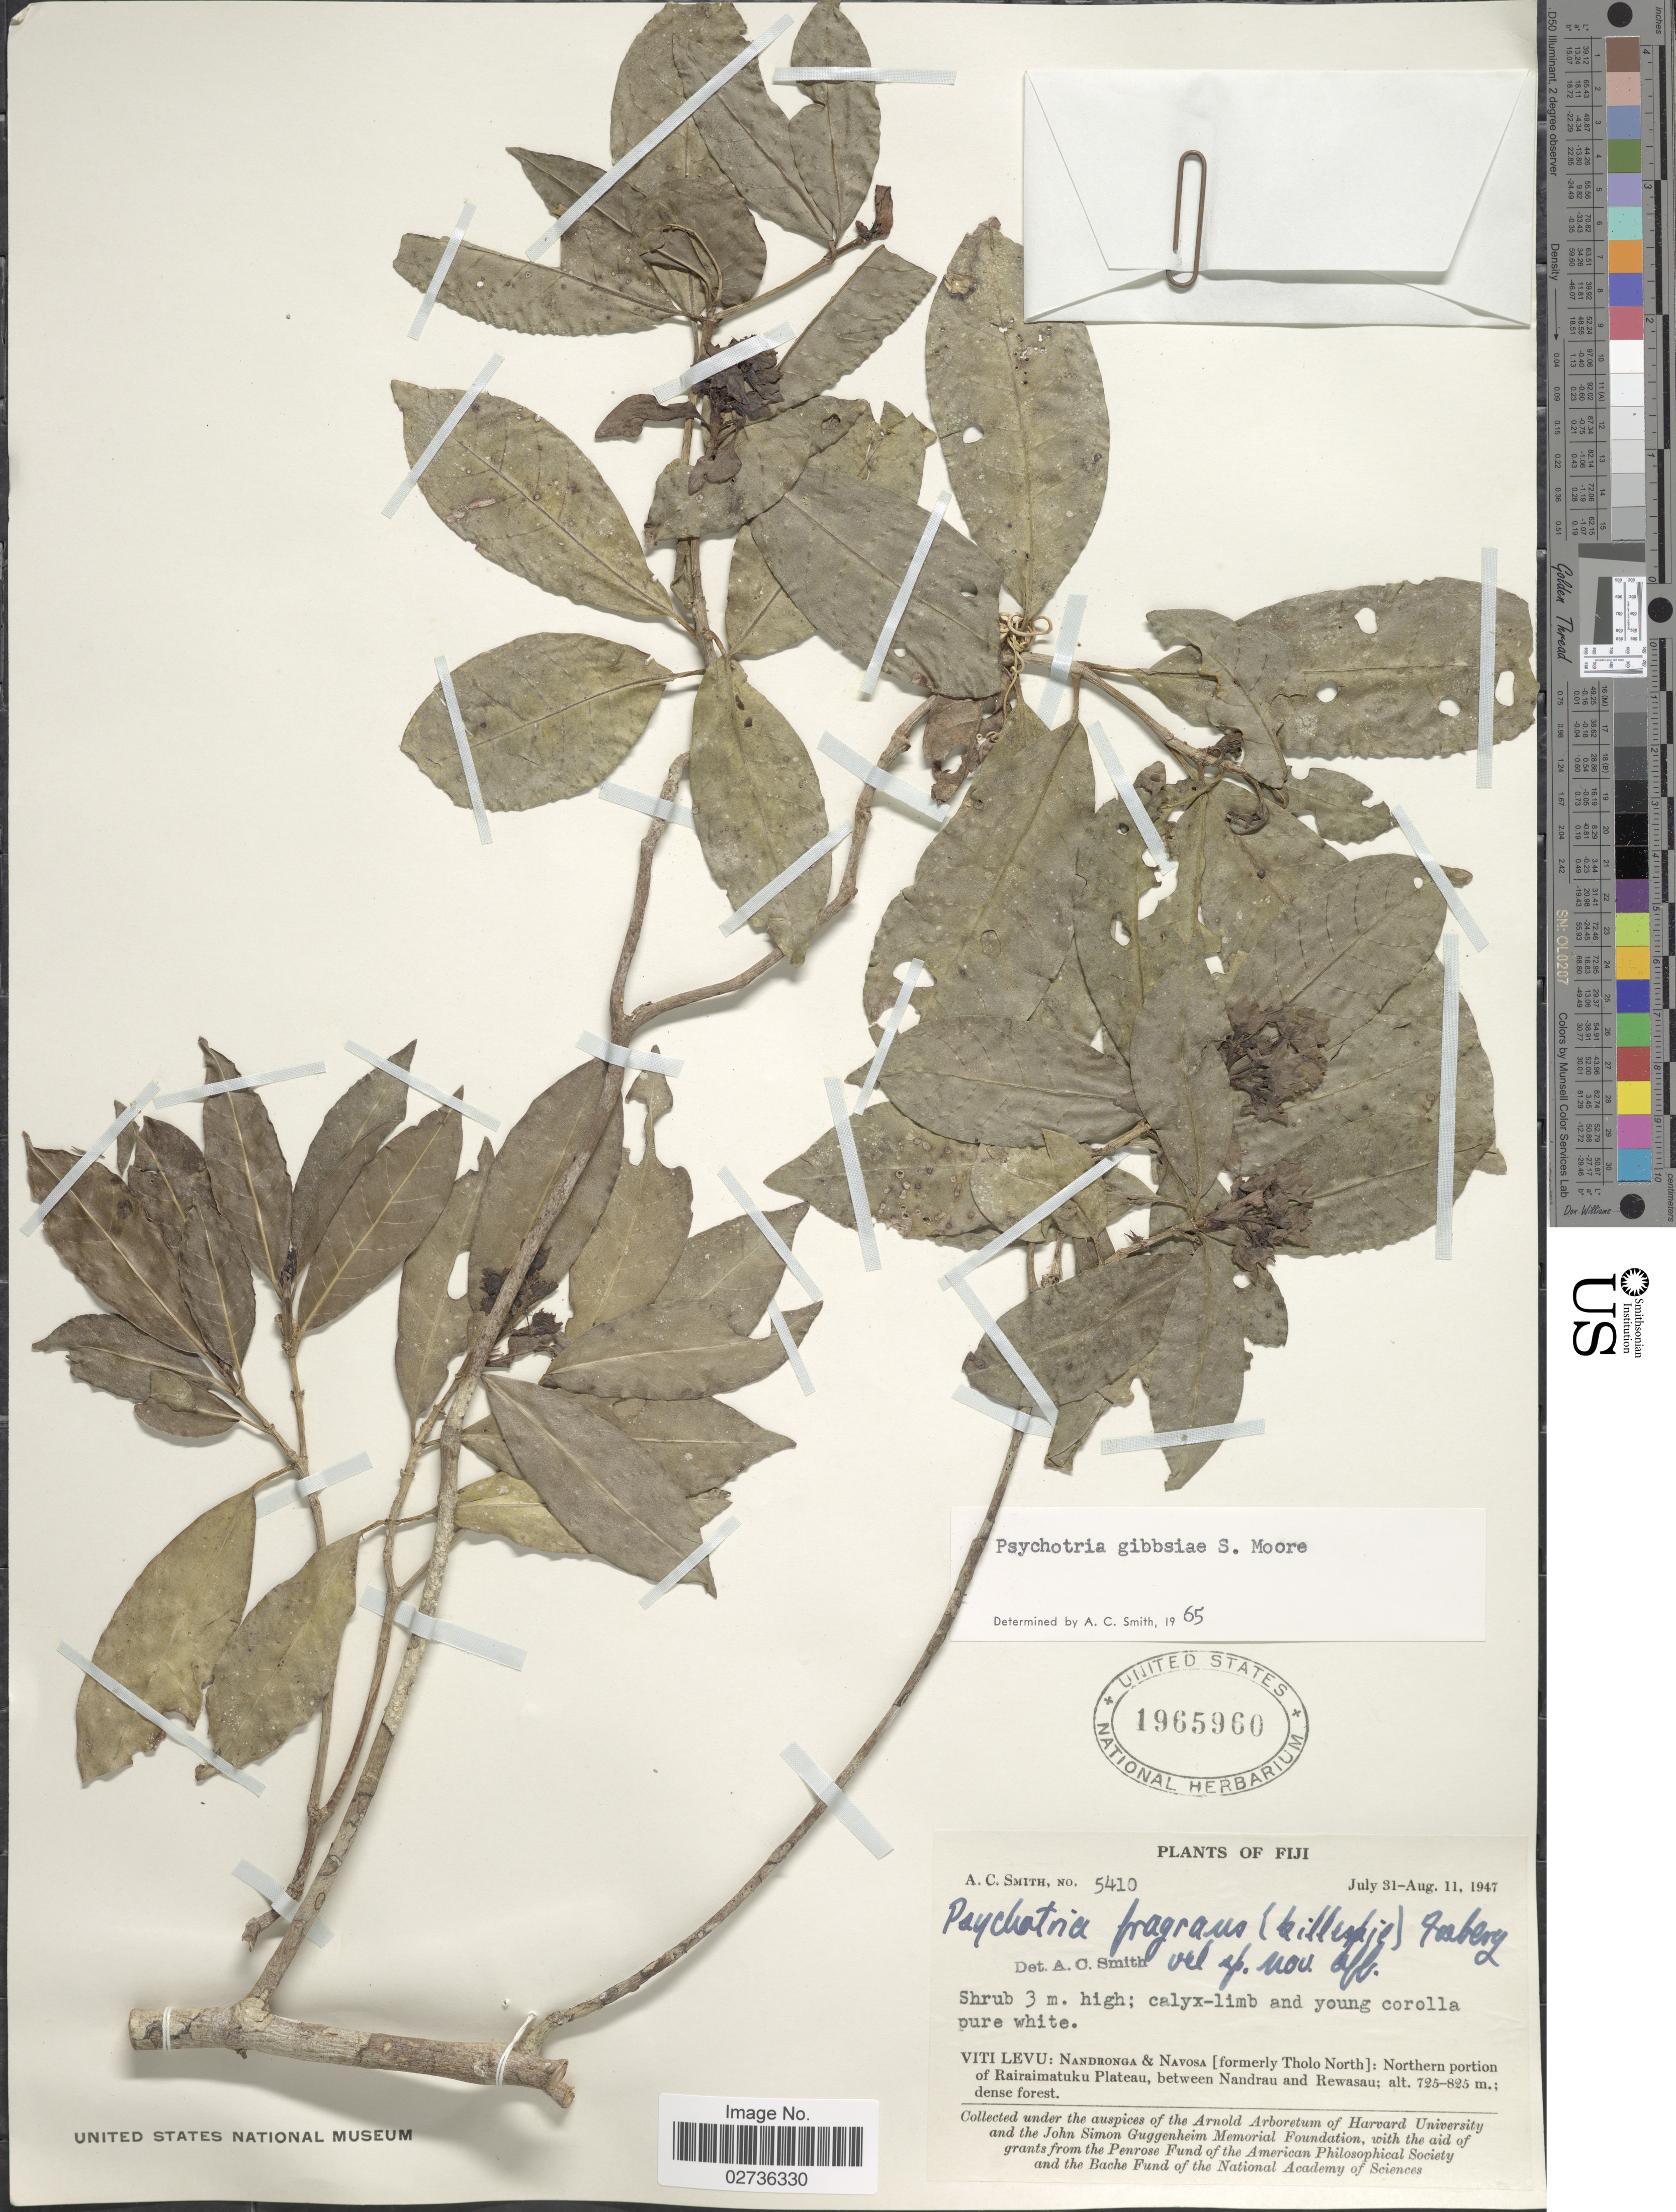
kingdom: Plantae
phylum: Tracheophyta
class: Magnoliopsida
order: Gentianales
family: Rubiaceae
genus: Psychotria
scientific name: Psychotria gibbsiae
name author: S. Moore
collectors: A. C. Smith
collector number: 5410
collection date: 1947-07-31/1947-08-11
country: Fiji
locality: Viti Levu: Nandronga & Navosa [formerly Tholo North]: Northern portion of Rairaimatuku Plateau, between Nandrau and Rewasau.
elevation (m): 725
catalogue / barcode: US 1965960